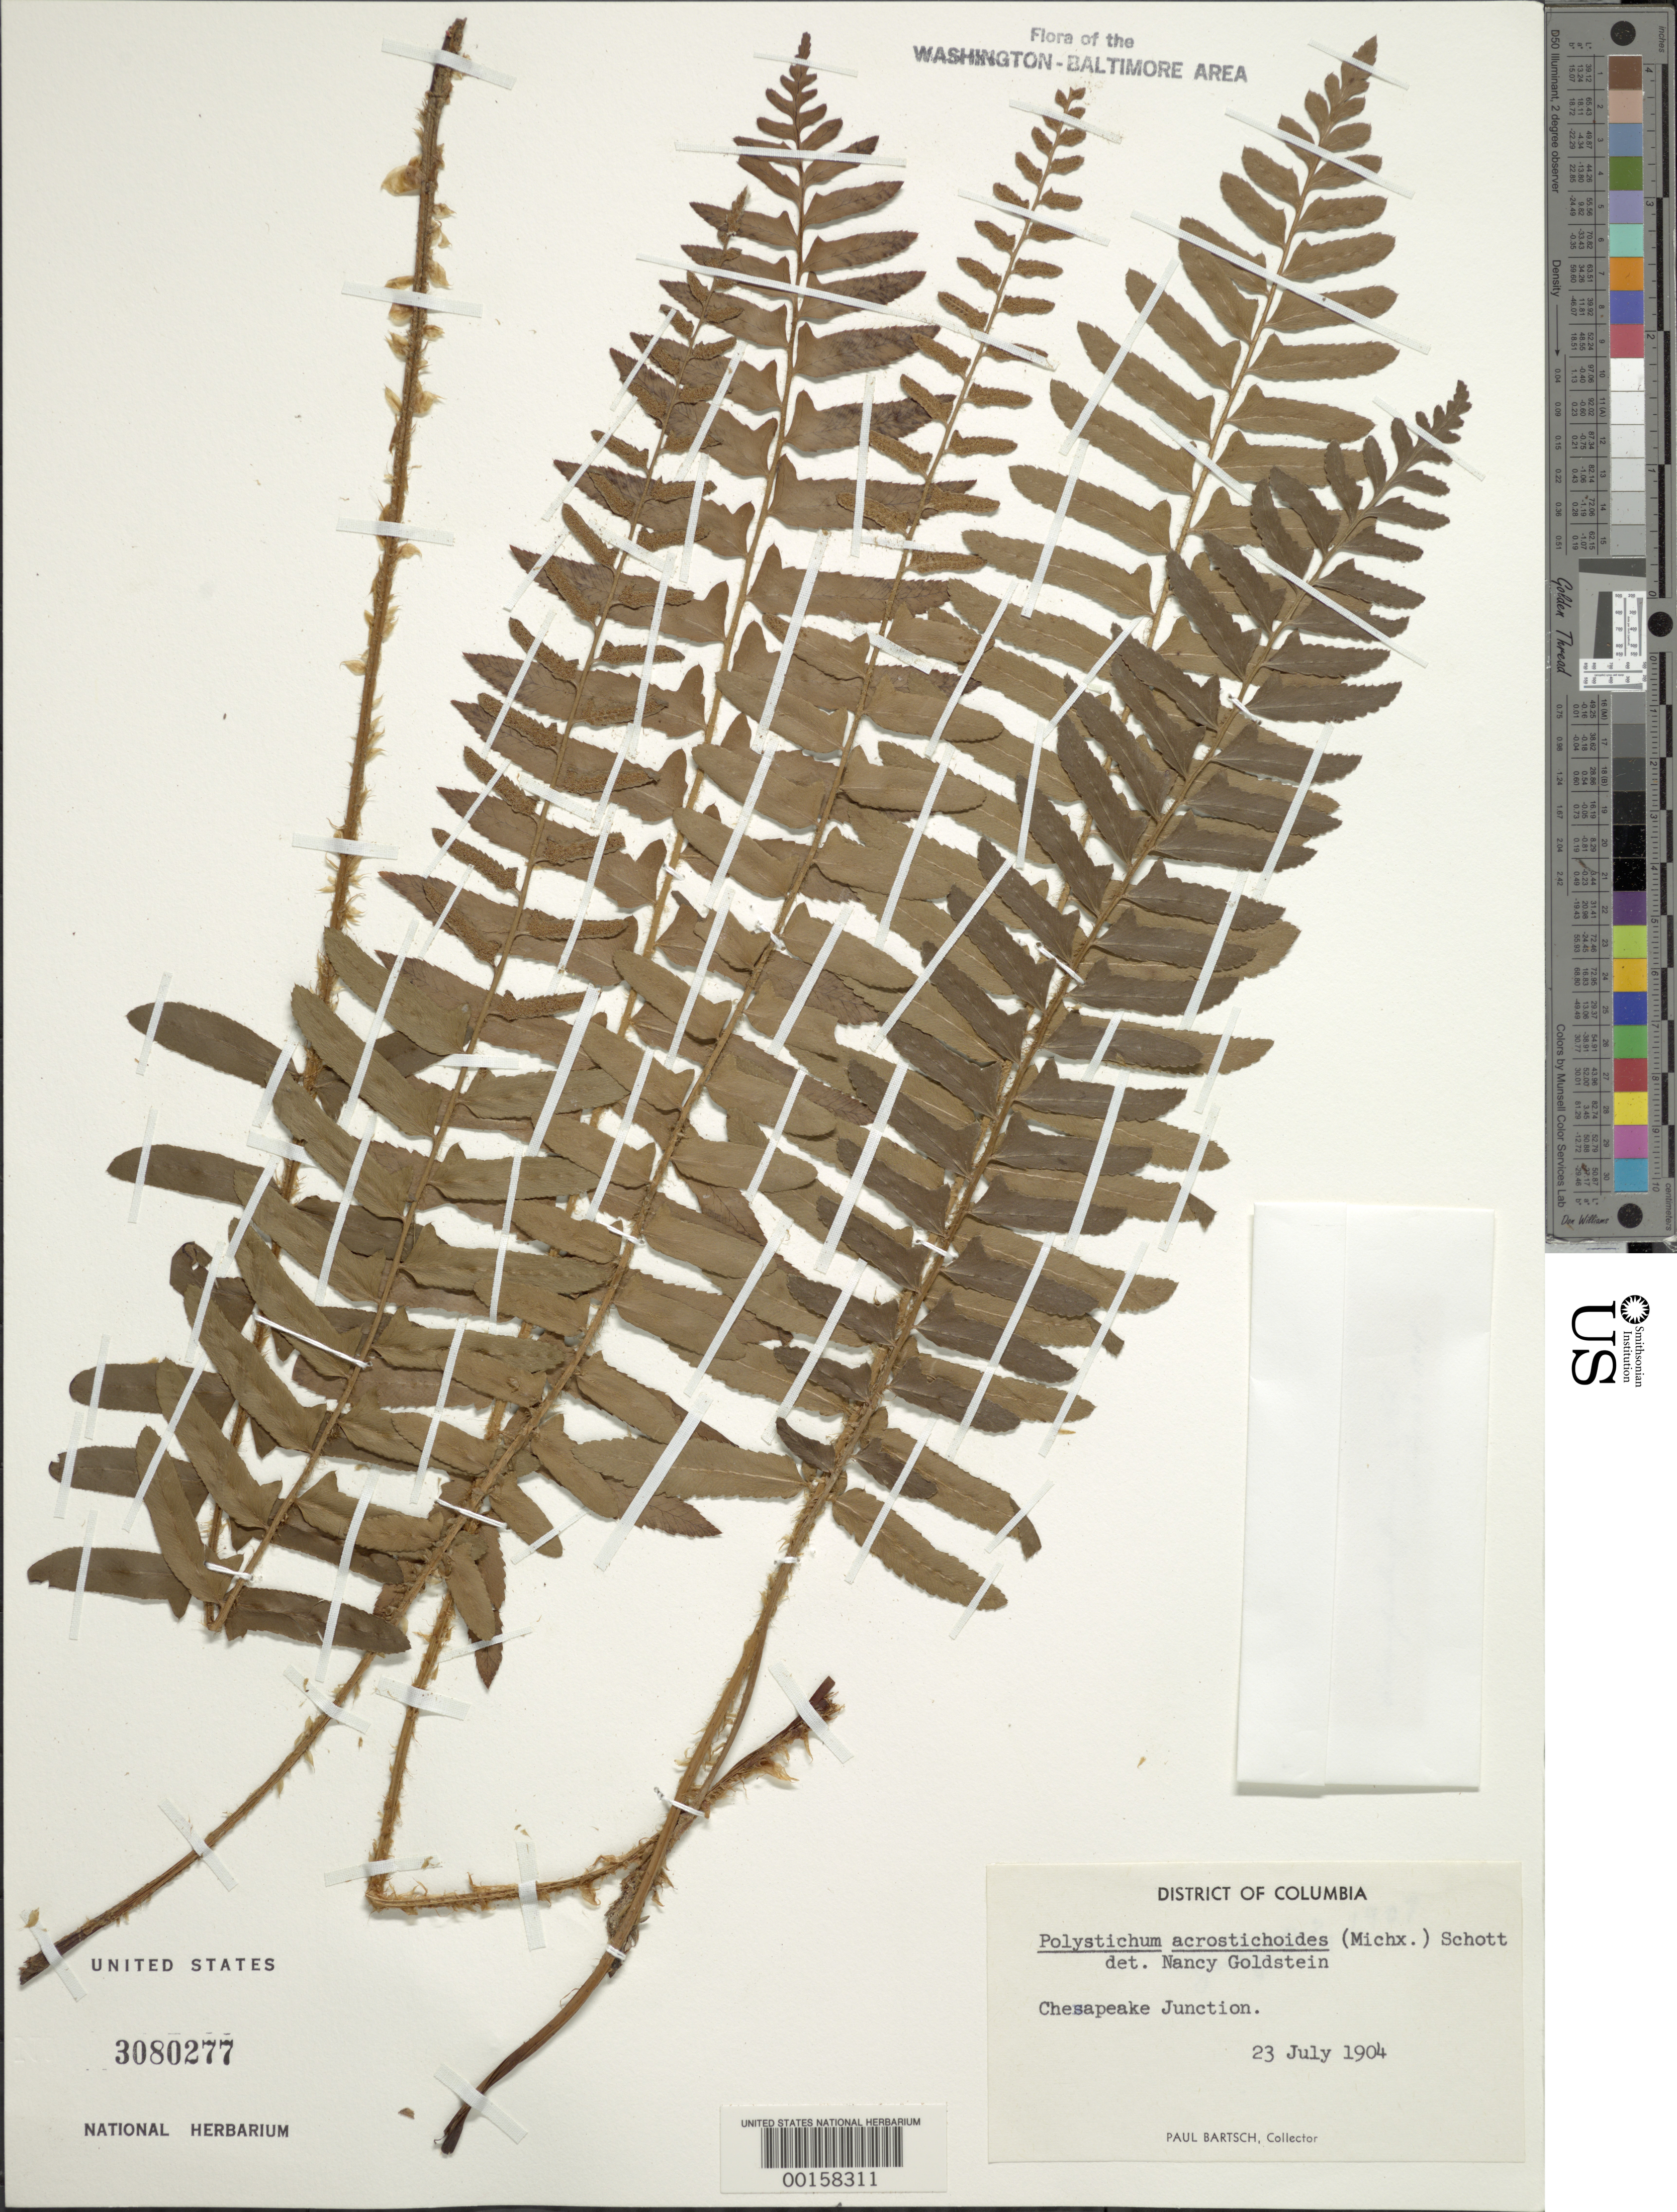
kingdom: Plantae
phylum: Tracheophyta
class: Polypodiopsida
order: Polypodiales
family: Dryopteridaceae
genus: Polystichum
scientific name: Polystichum acrostichoides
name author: (Michx.) Schott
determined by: Goldstein, N.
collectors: P. Bartsch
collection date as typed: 23 Jul 1904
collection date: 1904-07-23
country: United States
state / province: Maryland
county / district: Prince George's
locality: Chesapeake Junction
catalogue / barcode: US 3080277